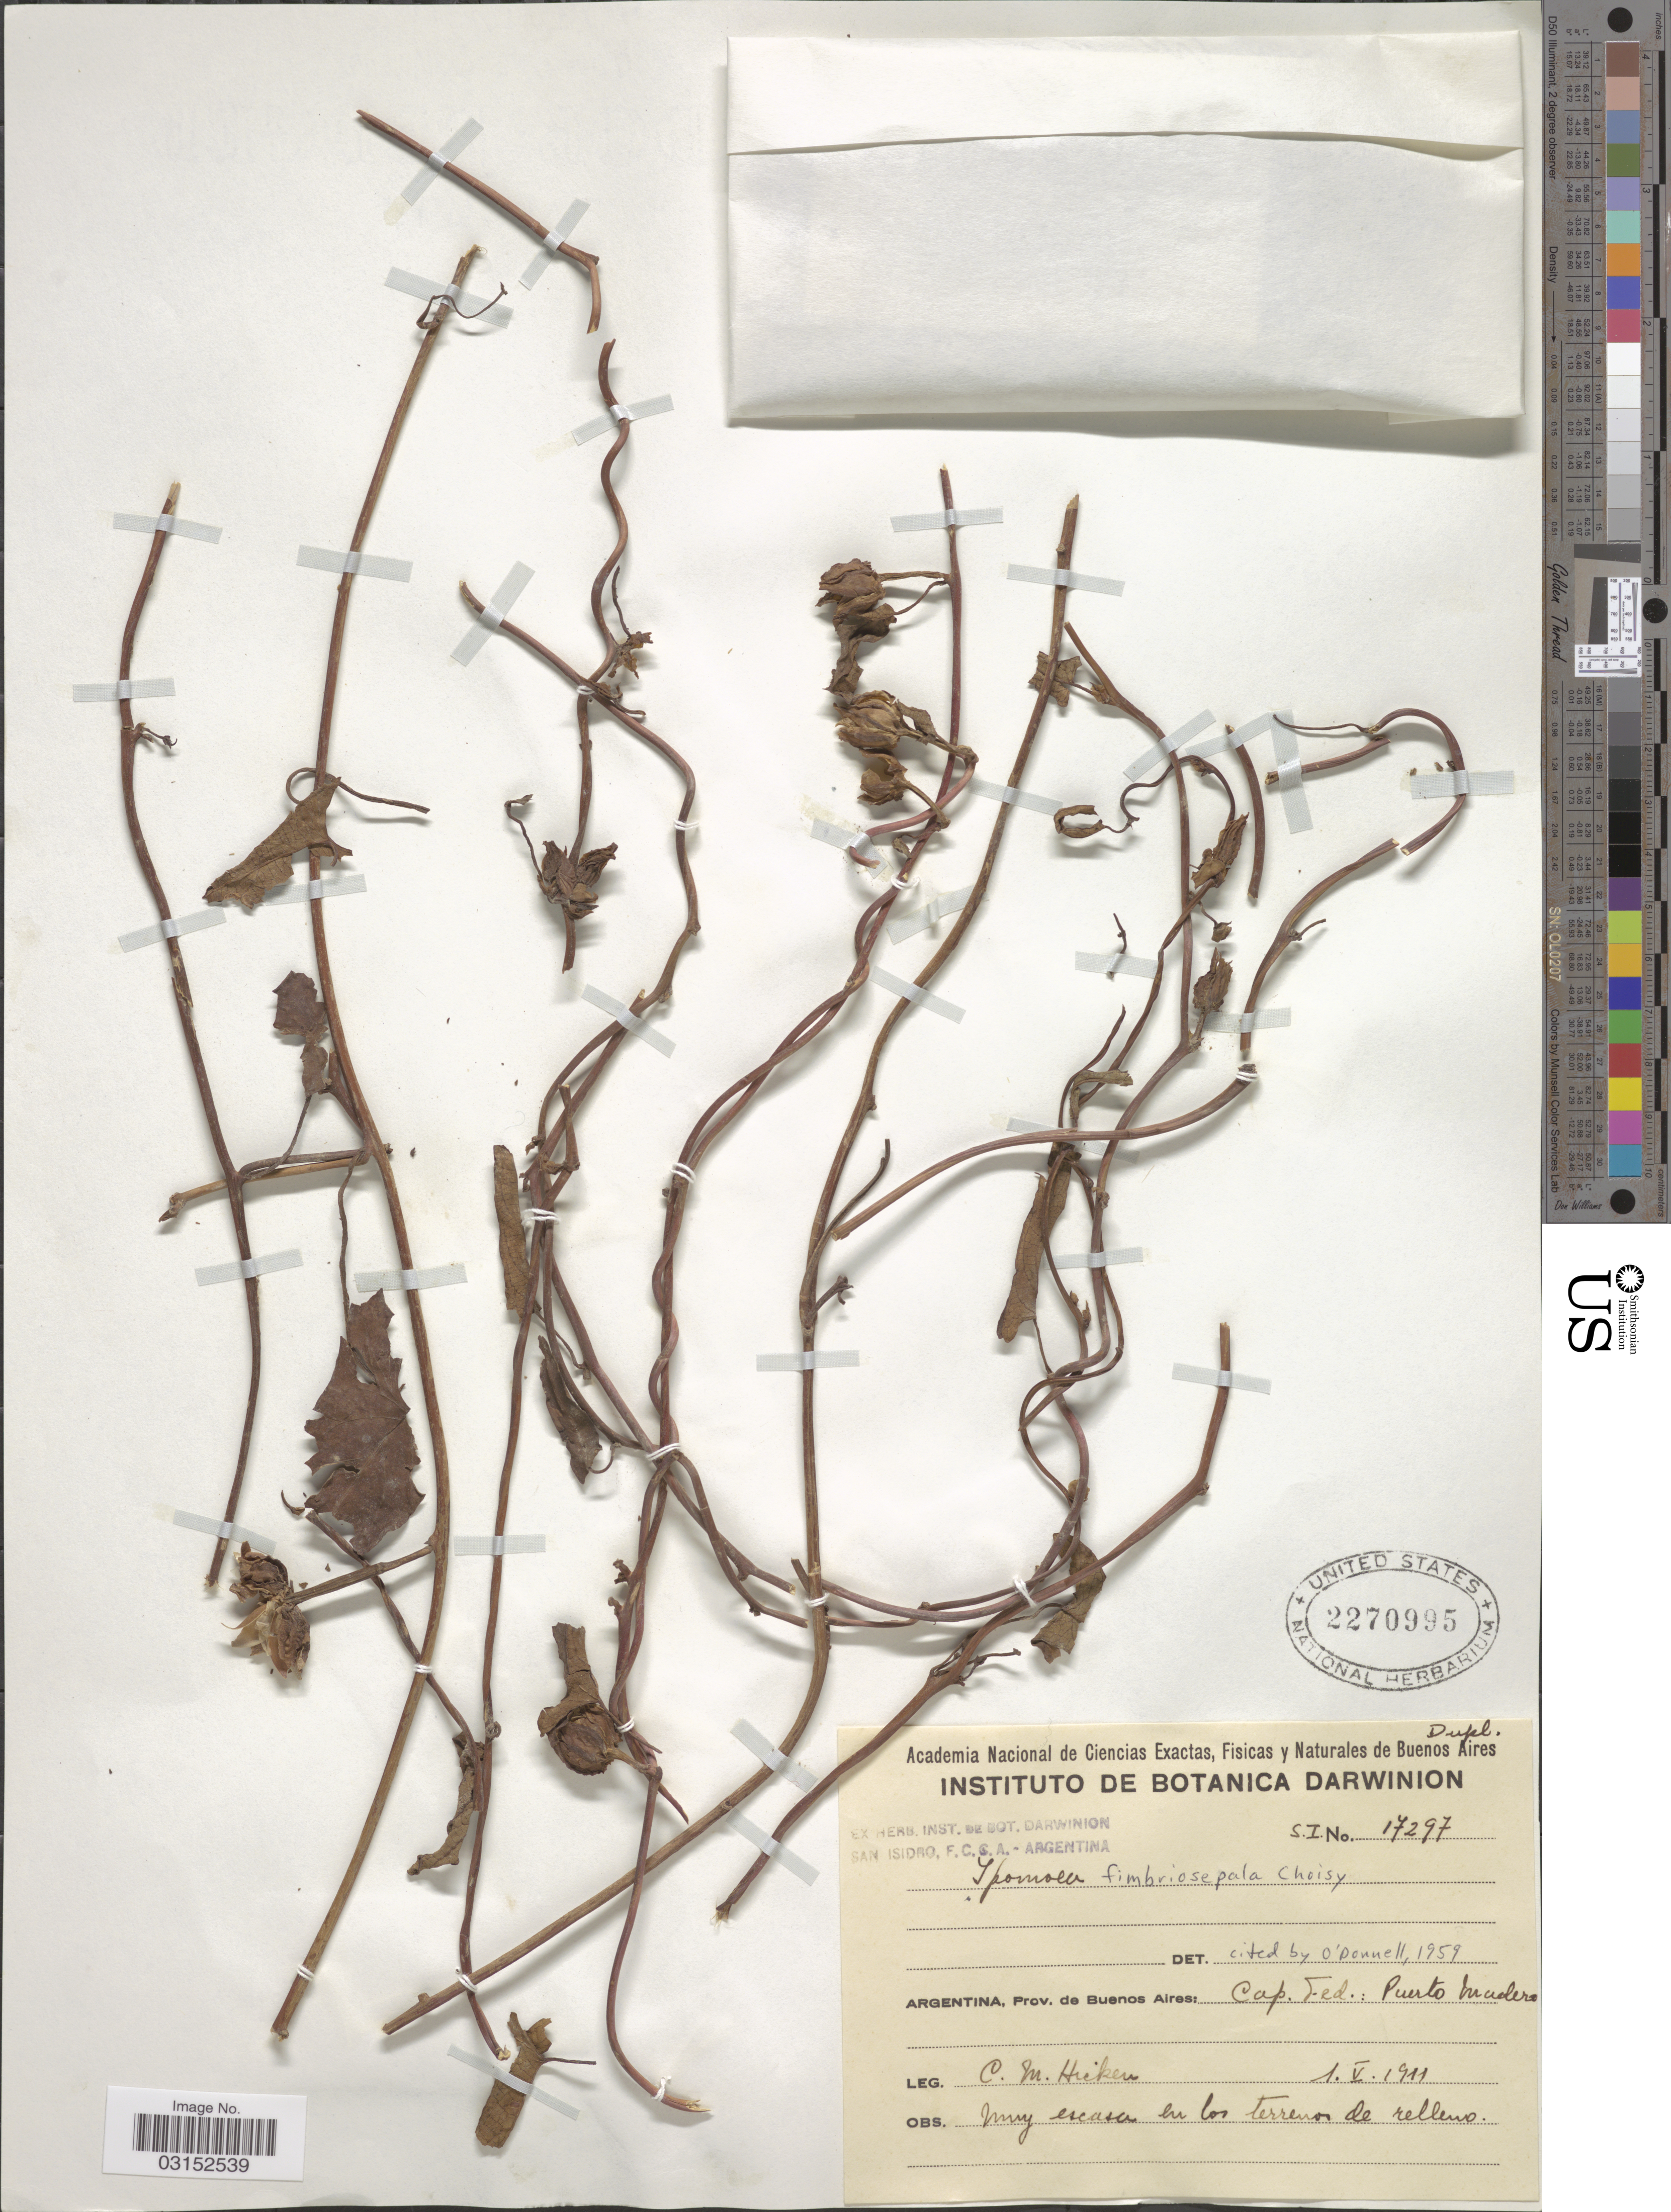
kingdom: Plantae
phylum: Tracheophyta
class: Magnoliopsida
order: Solanales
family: Convolvulaceae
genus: Ipomoea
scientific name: Ipomoea fimbriosepala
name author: Choisy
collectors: C. M. Hicken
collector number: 17297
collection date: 1911-05-01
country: Argentina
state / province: Buenos Aires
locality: Cap. Fed.: Puerto Madero.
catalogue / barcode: US 2270995